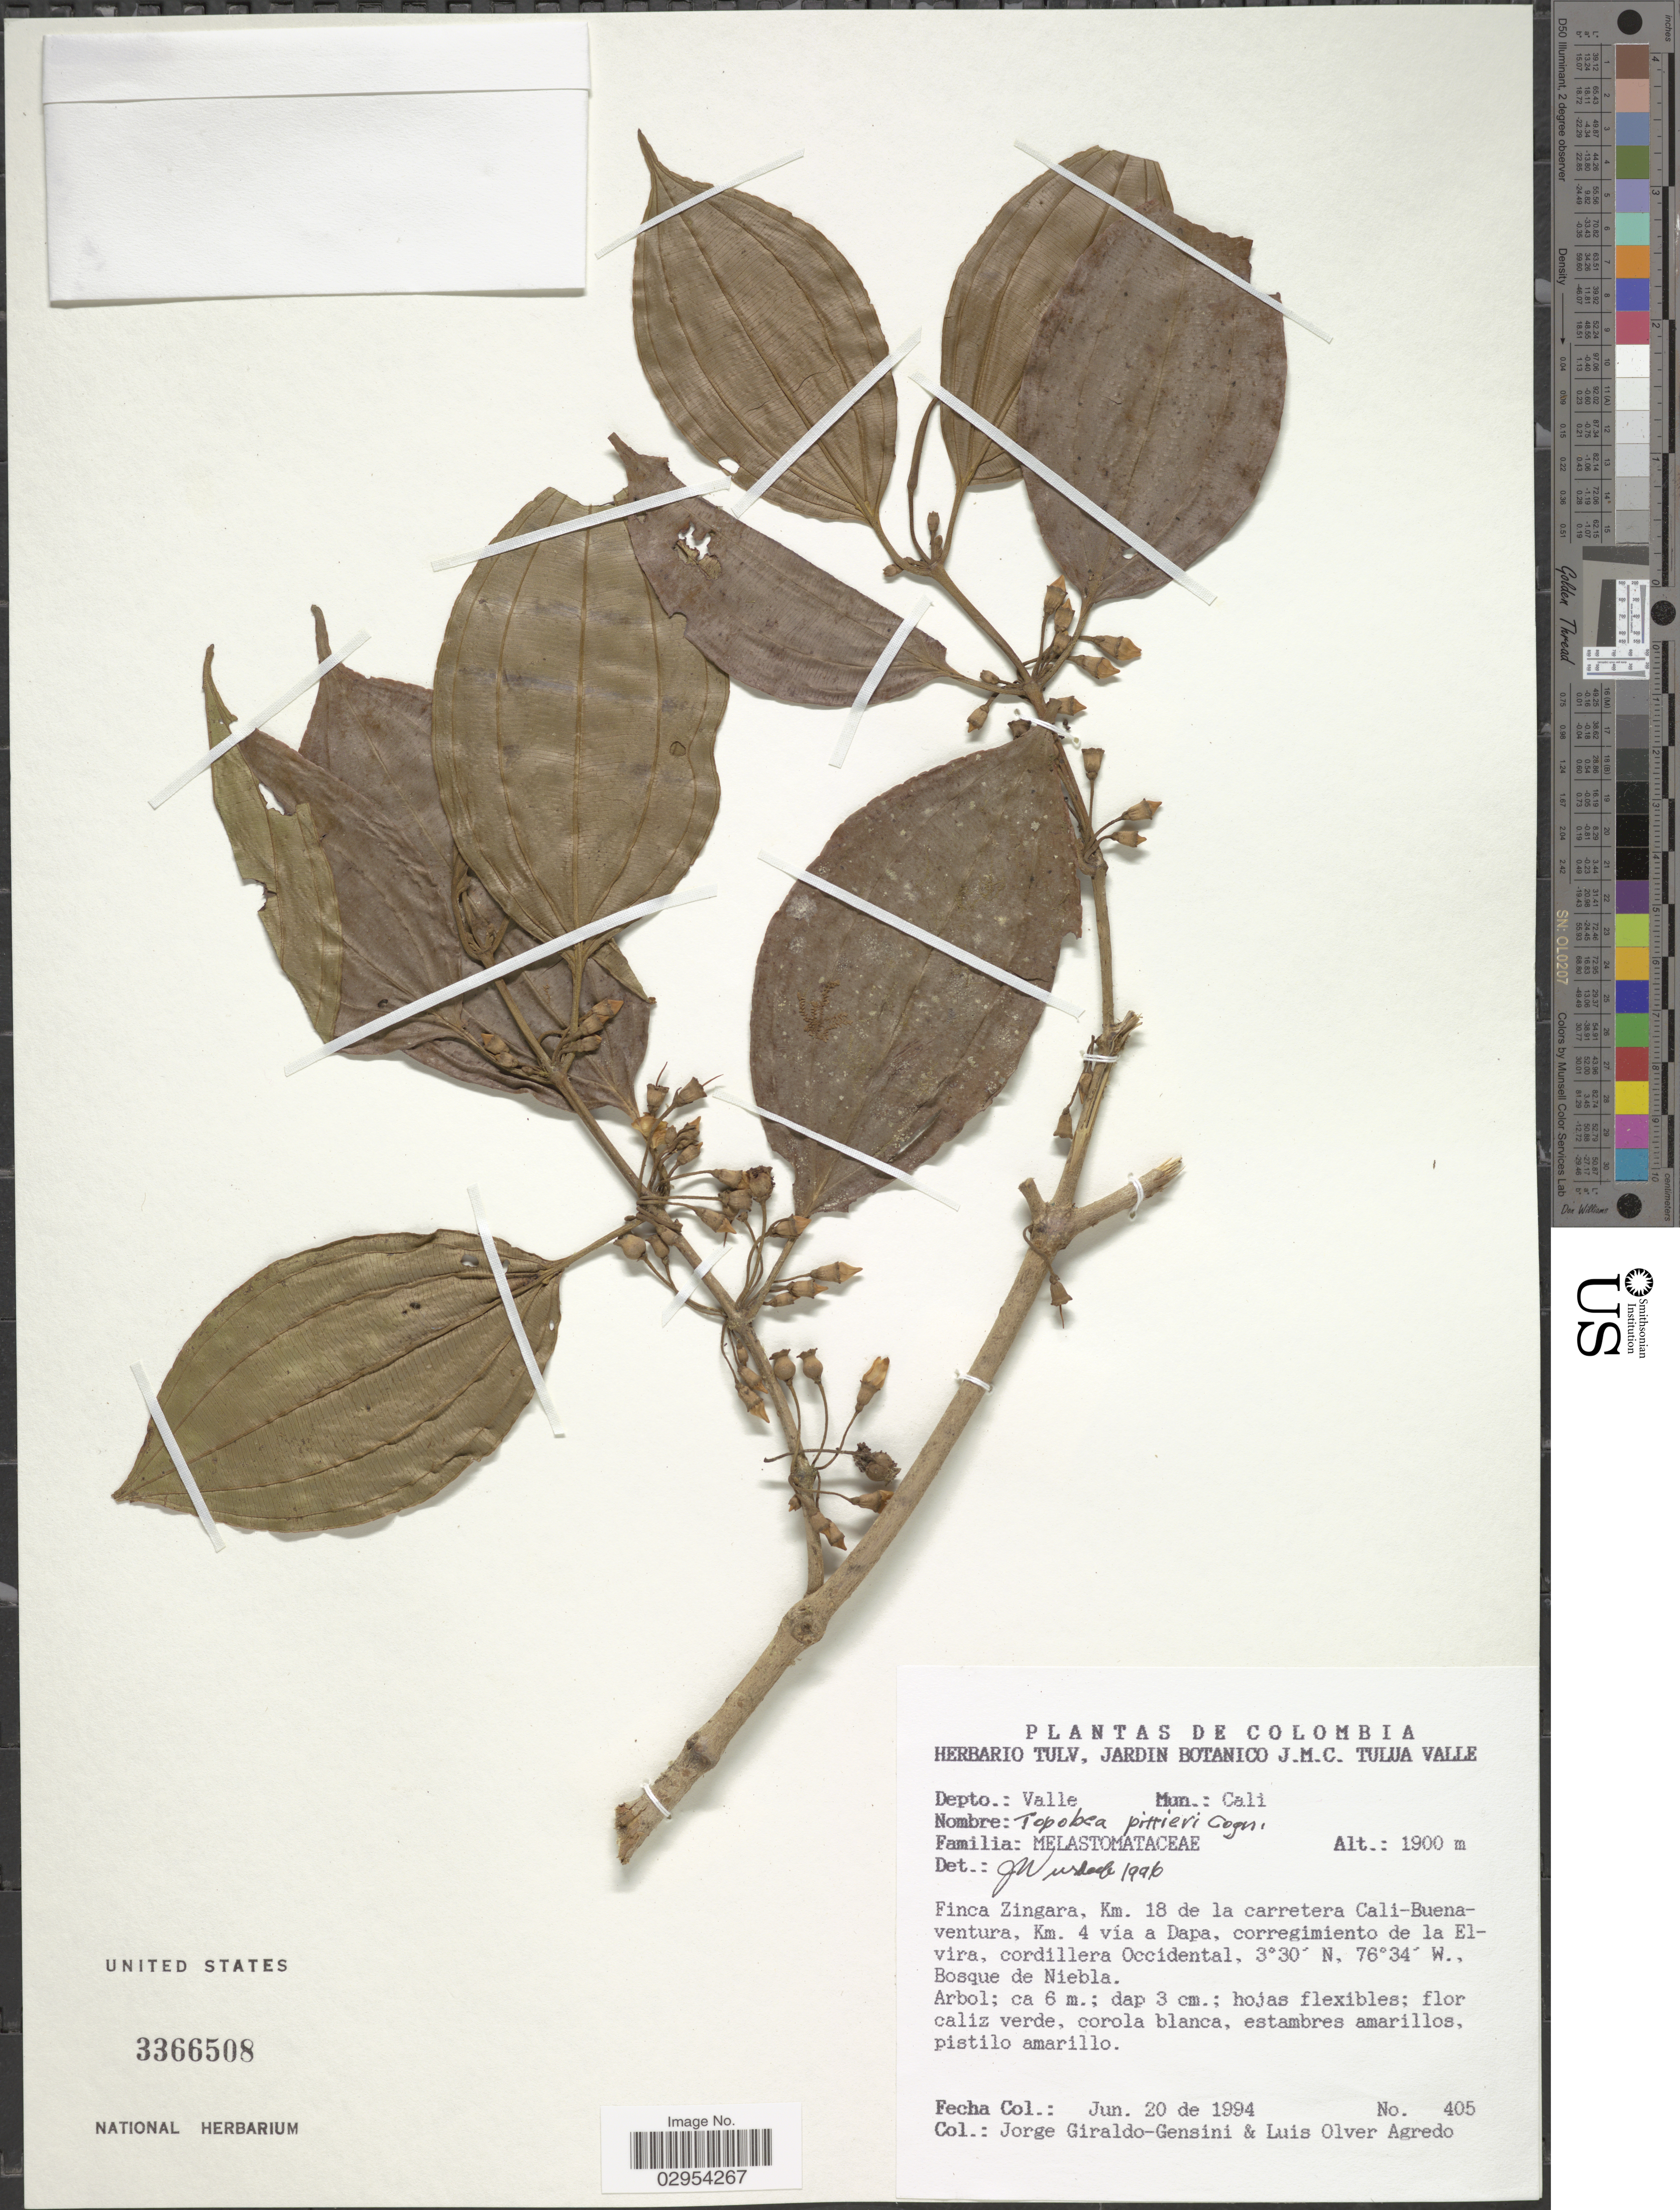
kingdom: Plantae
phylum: Tracheophyta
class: Magnoliopsida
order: Myrtales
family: Melastomataceae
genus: Topobea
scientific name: Topobea pittieri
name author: Cogn.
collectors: J. Giraldo-Gensini & L. O. Agredo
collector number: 405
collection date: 1994-06-20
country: Colombia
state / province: Valle del Cauca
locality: Depto.: Valle, Mun.: Cali, Finca Zingara, Km. 18 de la carretera Cali-Buenaventura, Km. 4 via a Dapa, corregimiento de la Elvira, cordillera Occidental, Bosque de Niebla.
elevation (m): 1900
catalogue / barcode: US 3366508